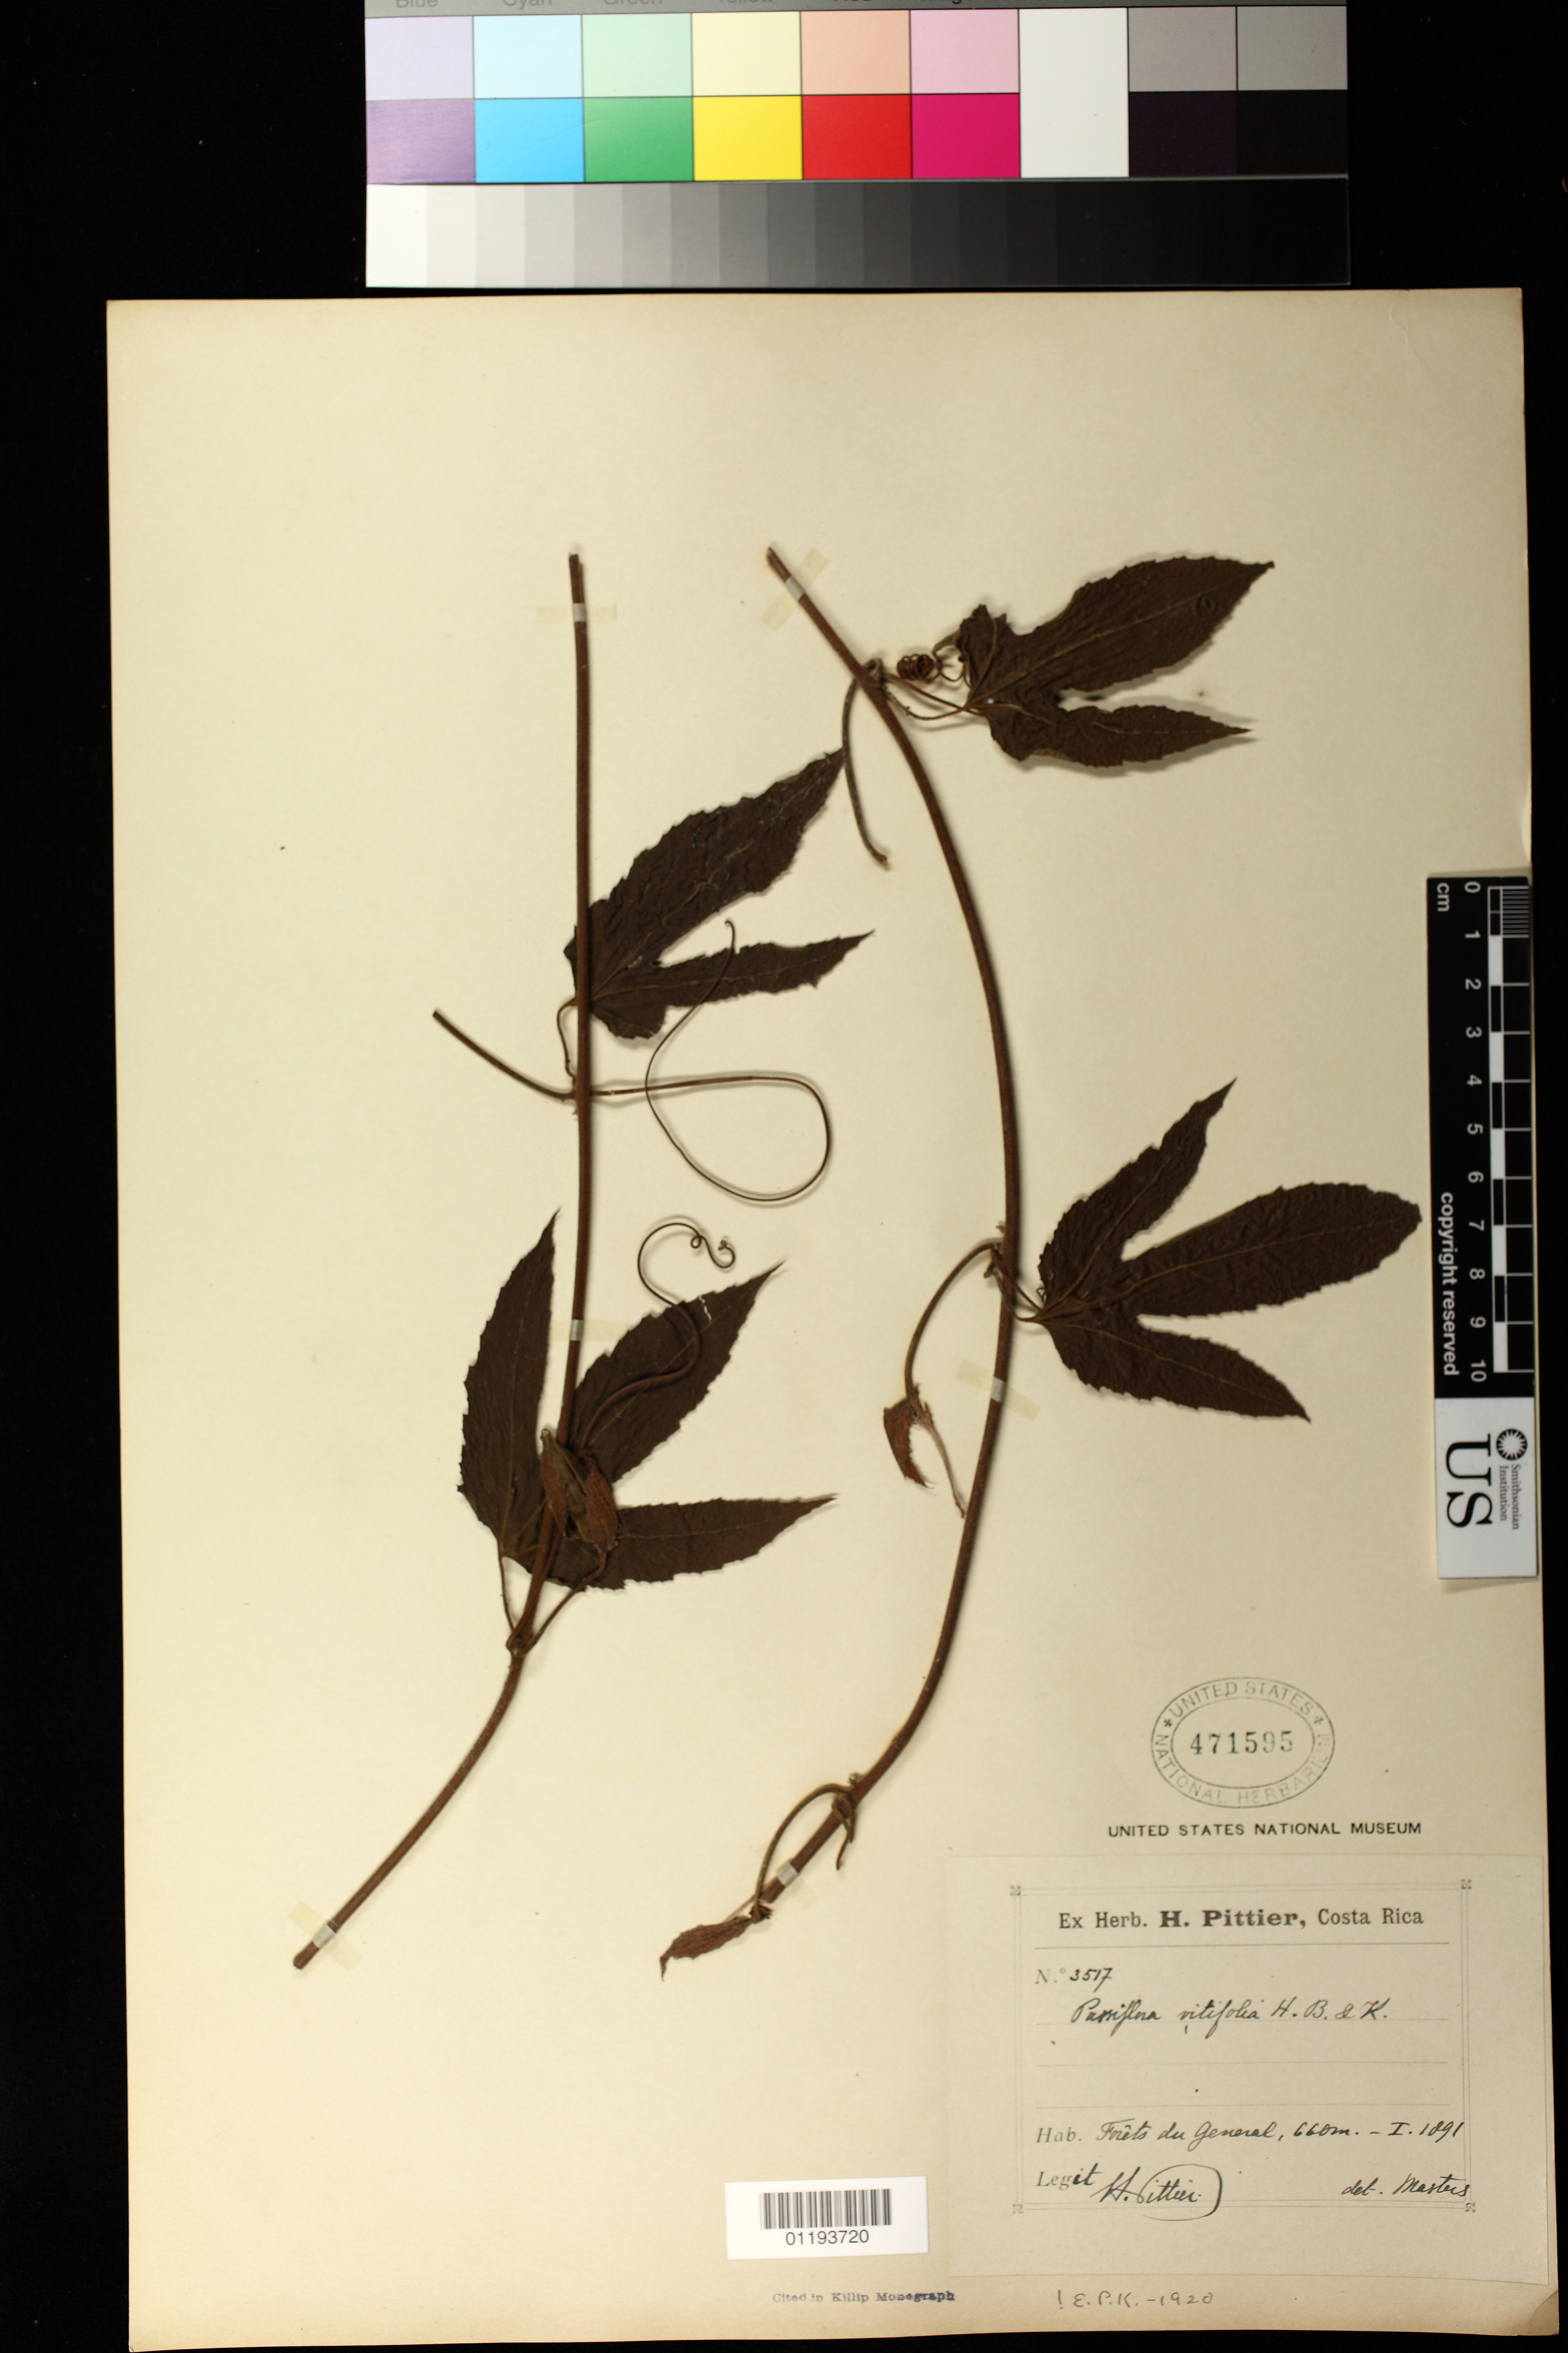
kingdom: Plantae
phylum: Tracheophyta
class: Magnoliopsida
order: Malpighiales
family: Passifloraceae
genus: Passiflora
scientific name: Passiflora vitifolia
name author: Kunth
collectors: H. F. Pittier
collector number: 3517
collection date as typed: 1891-01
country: Costa Rica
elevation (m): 610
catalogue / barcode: US 471595